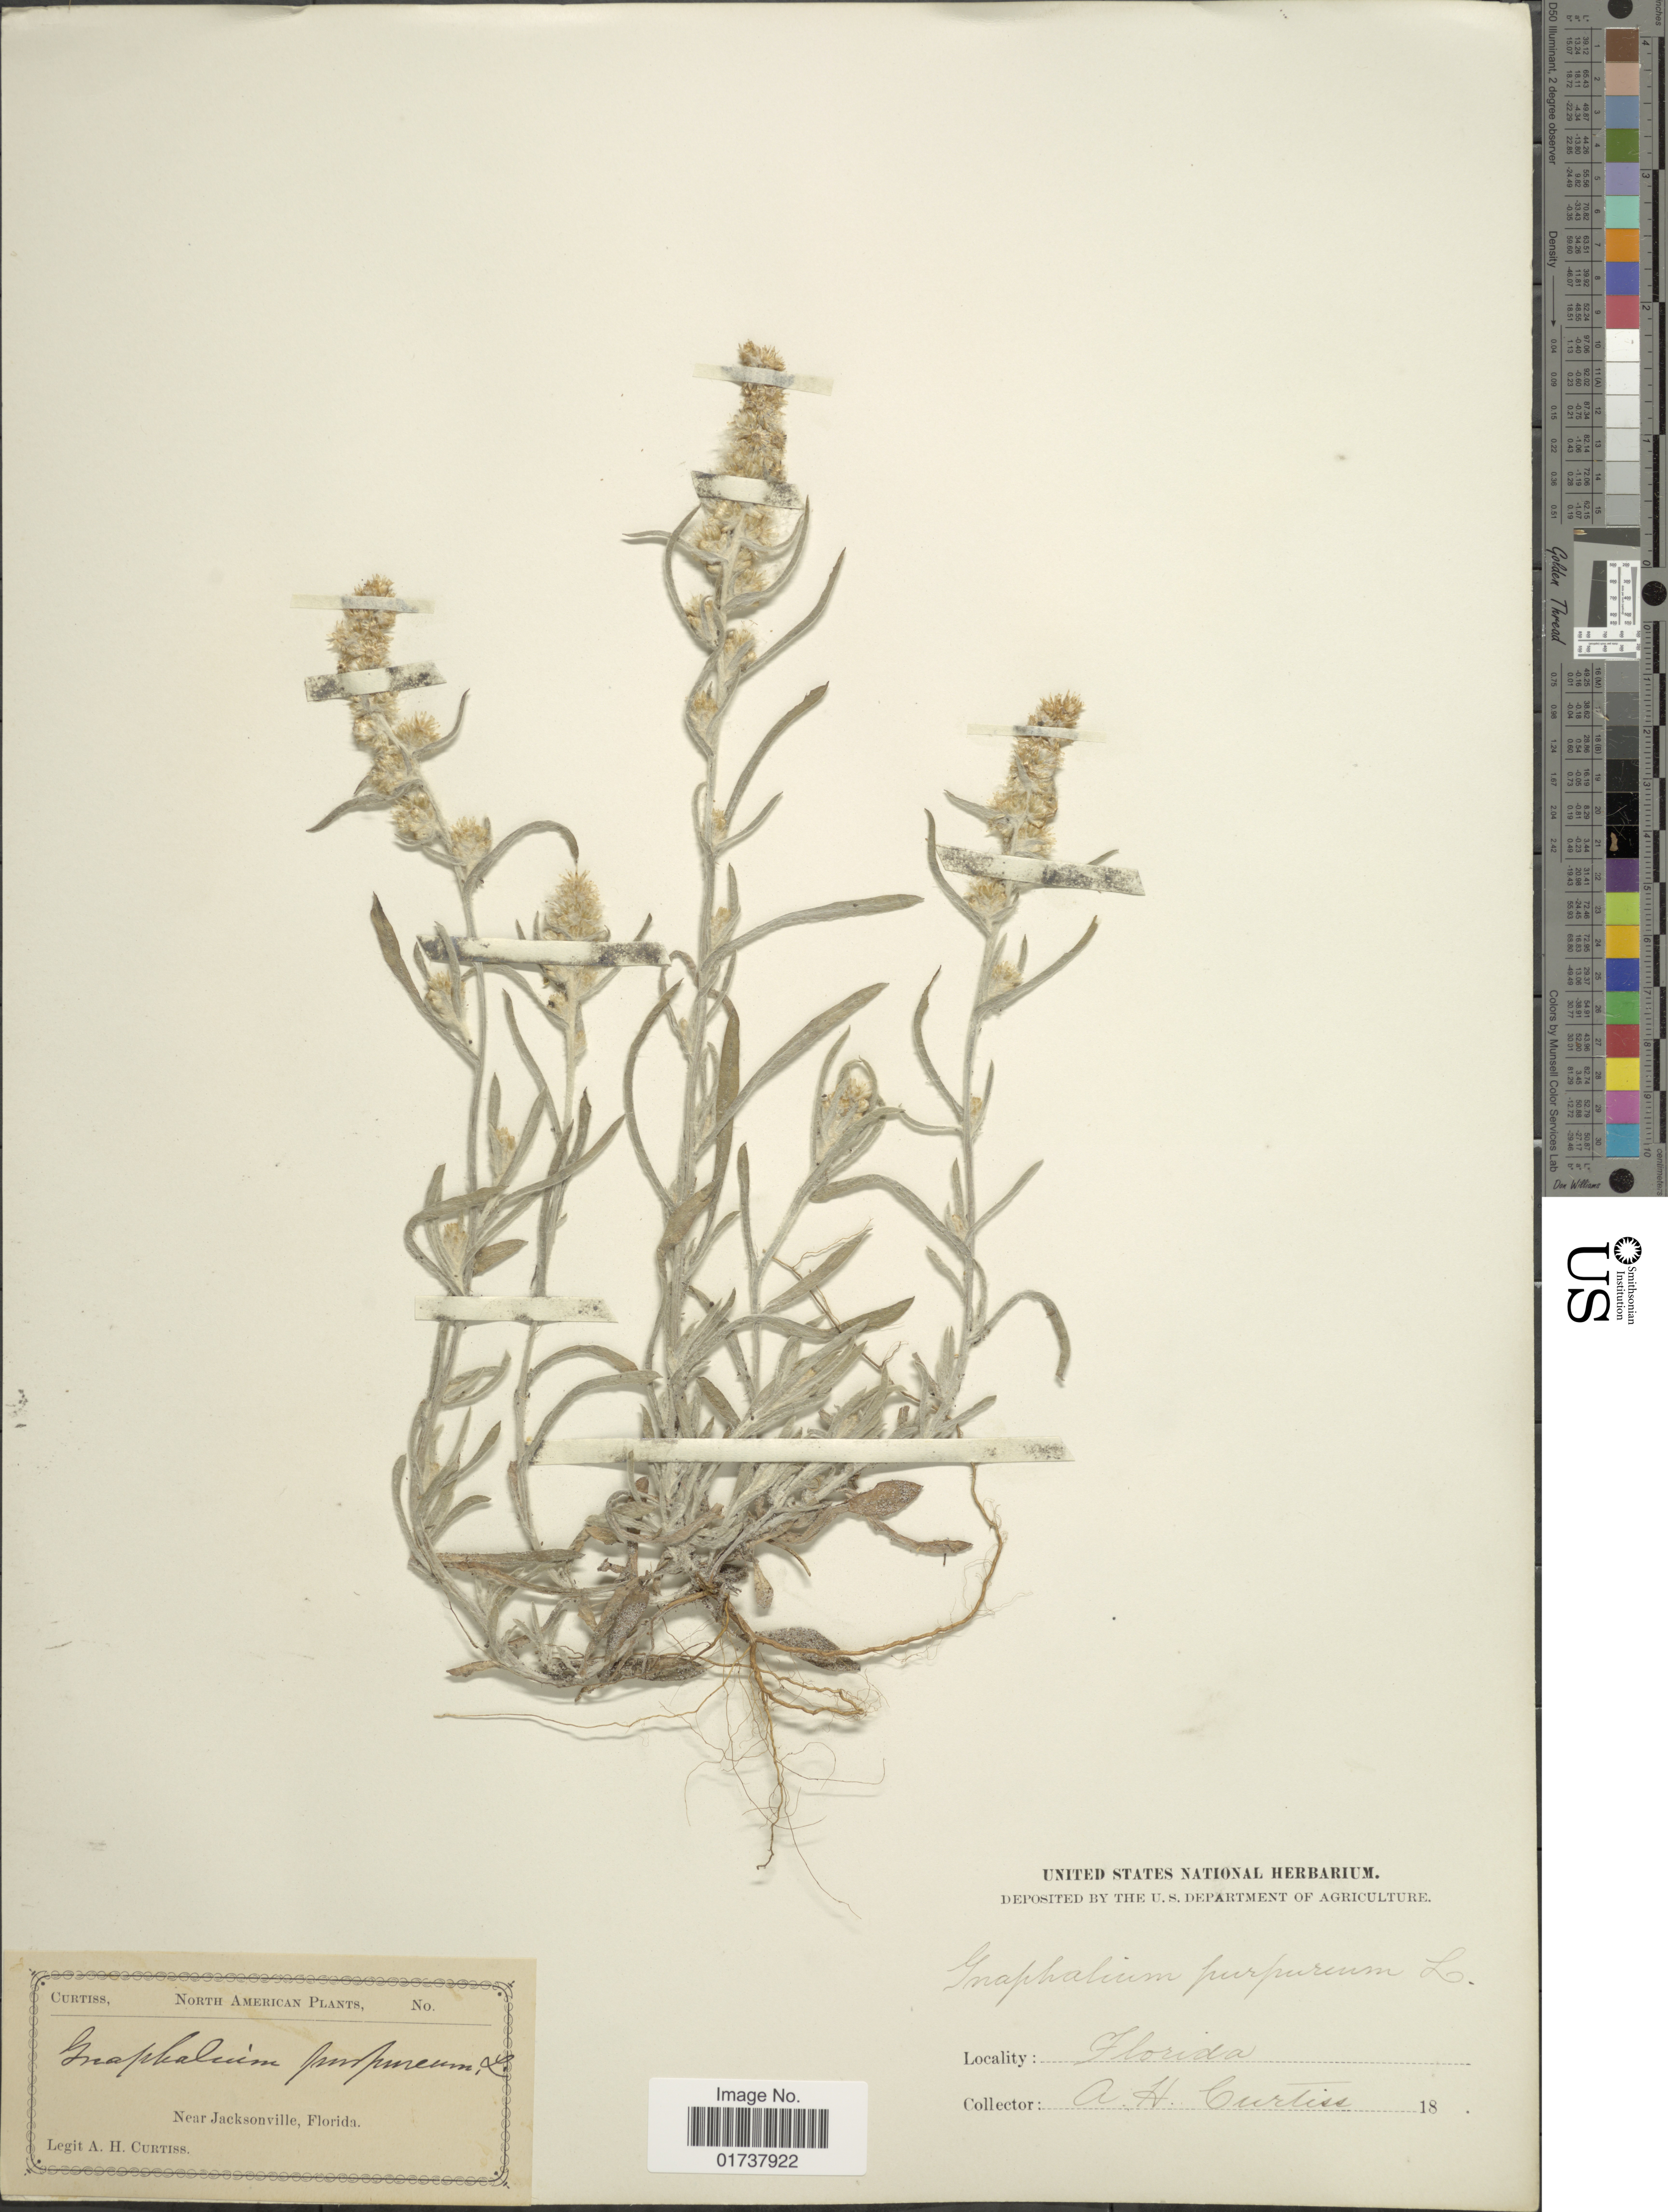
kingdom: Plantae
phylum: Tracheophyta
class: Magnoliopsida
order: Asterales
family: Asteraceae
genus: Gamochaeta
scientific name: Gamochaeta falcata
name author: (Lam.) Cabrera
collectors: A. H. Curtiss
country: United States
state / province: Florida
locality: Near Jacksonville